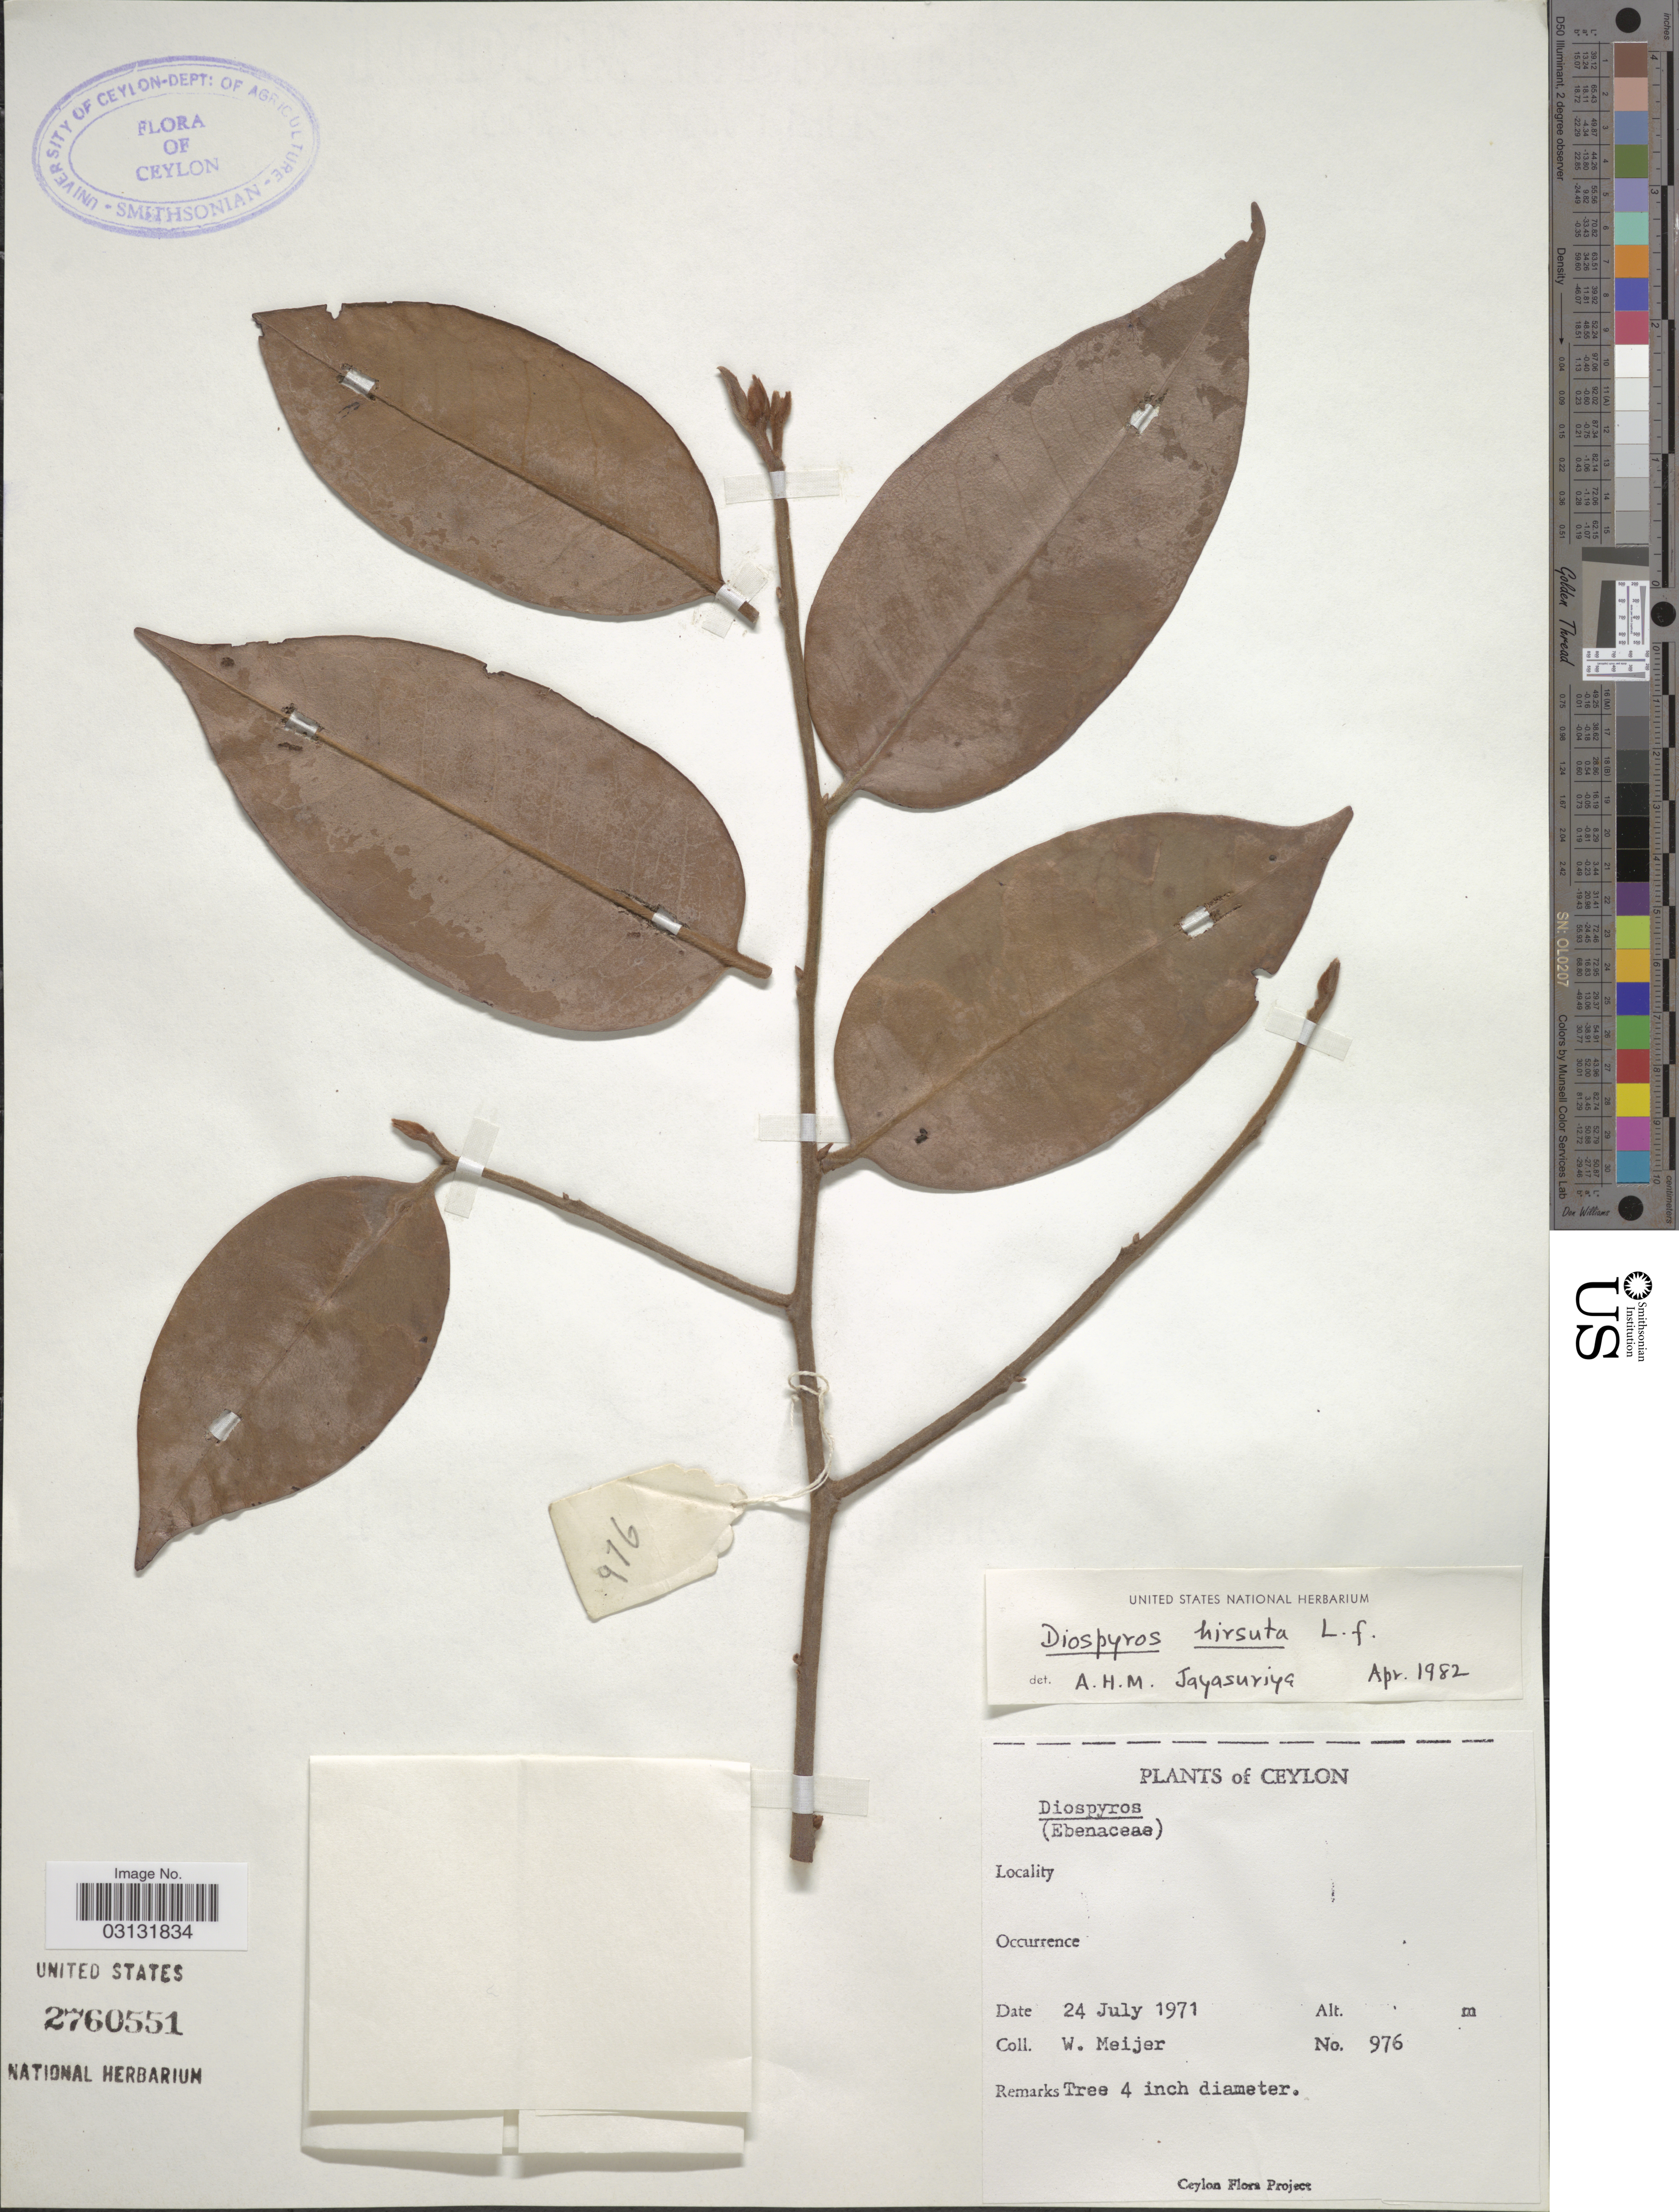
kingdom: Plantae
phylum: Tracheophyta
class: Magnoliopsida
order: Ericales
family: Ebenaceae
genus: Diospyros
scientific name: Diospyros hirsuta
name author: L. f.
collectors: W. Meijer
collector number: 976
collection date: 1971-07-24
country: Sri Lanka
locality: Ceylon.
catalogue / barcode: US 2760551